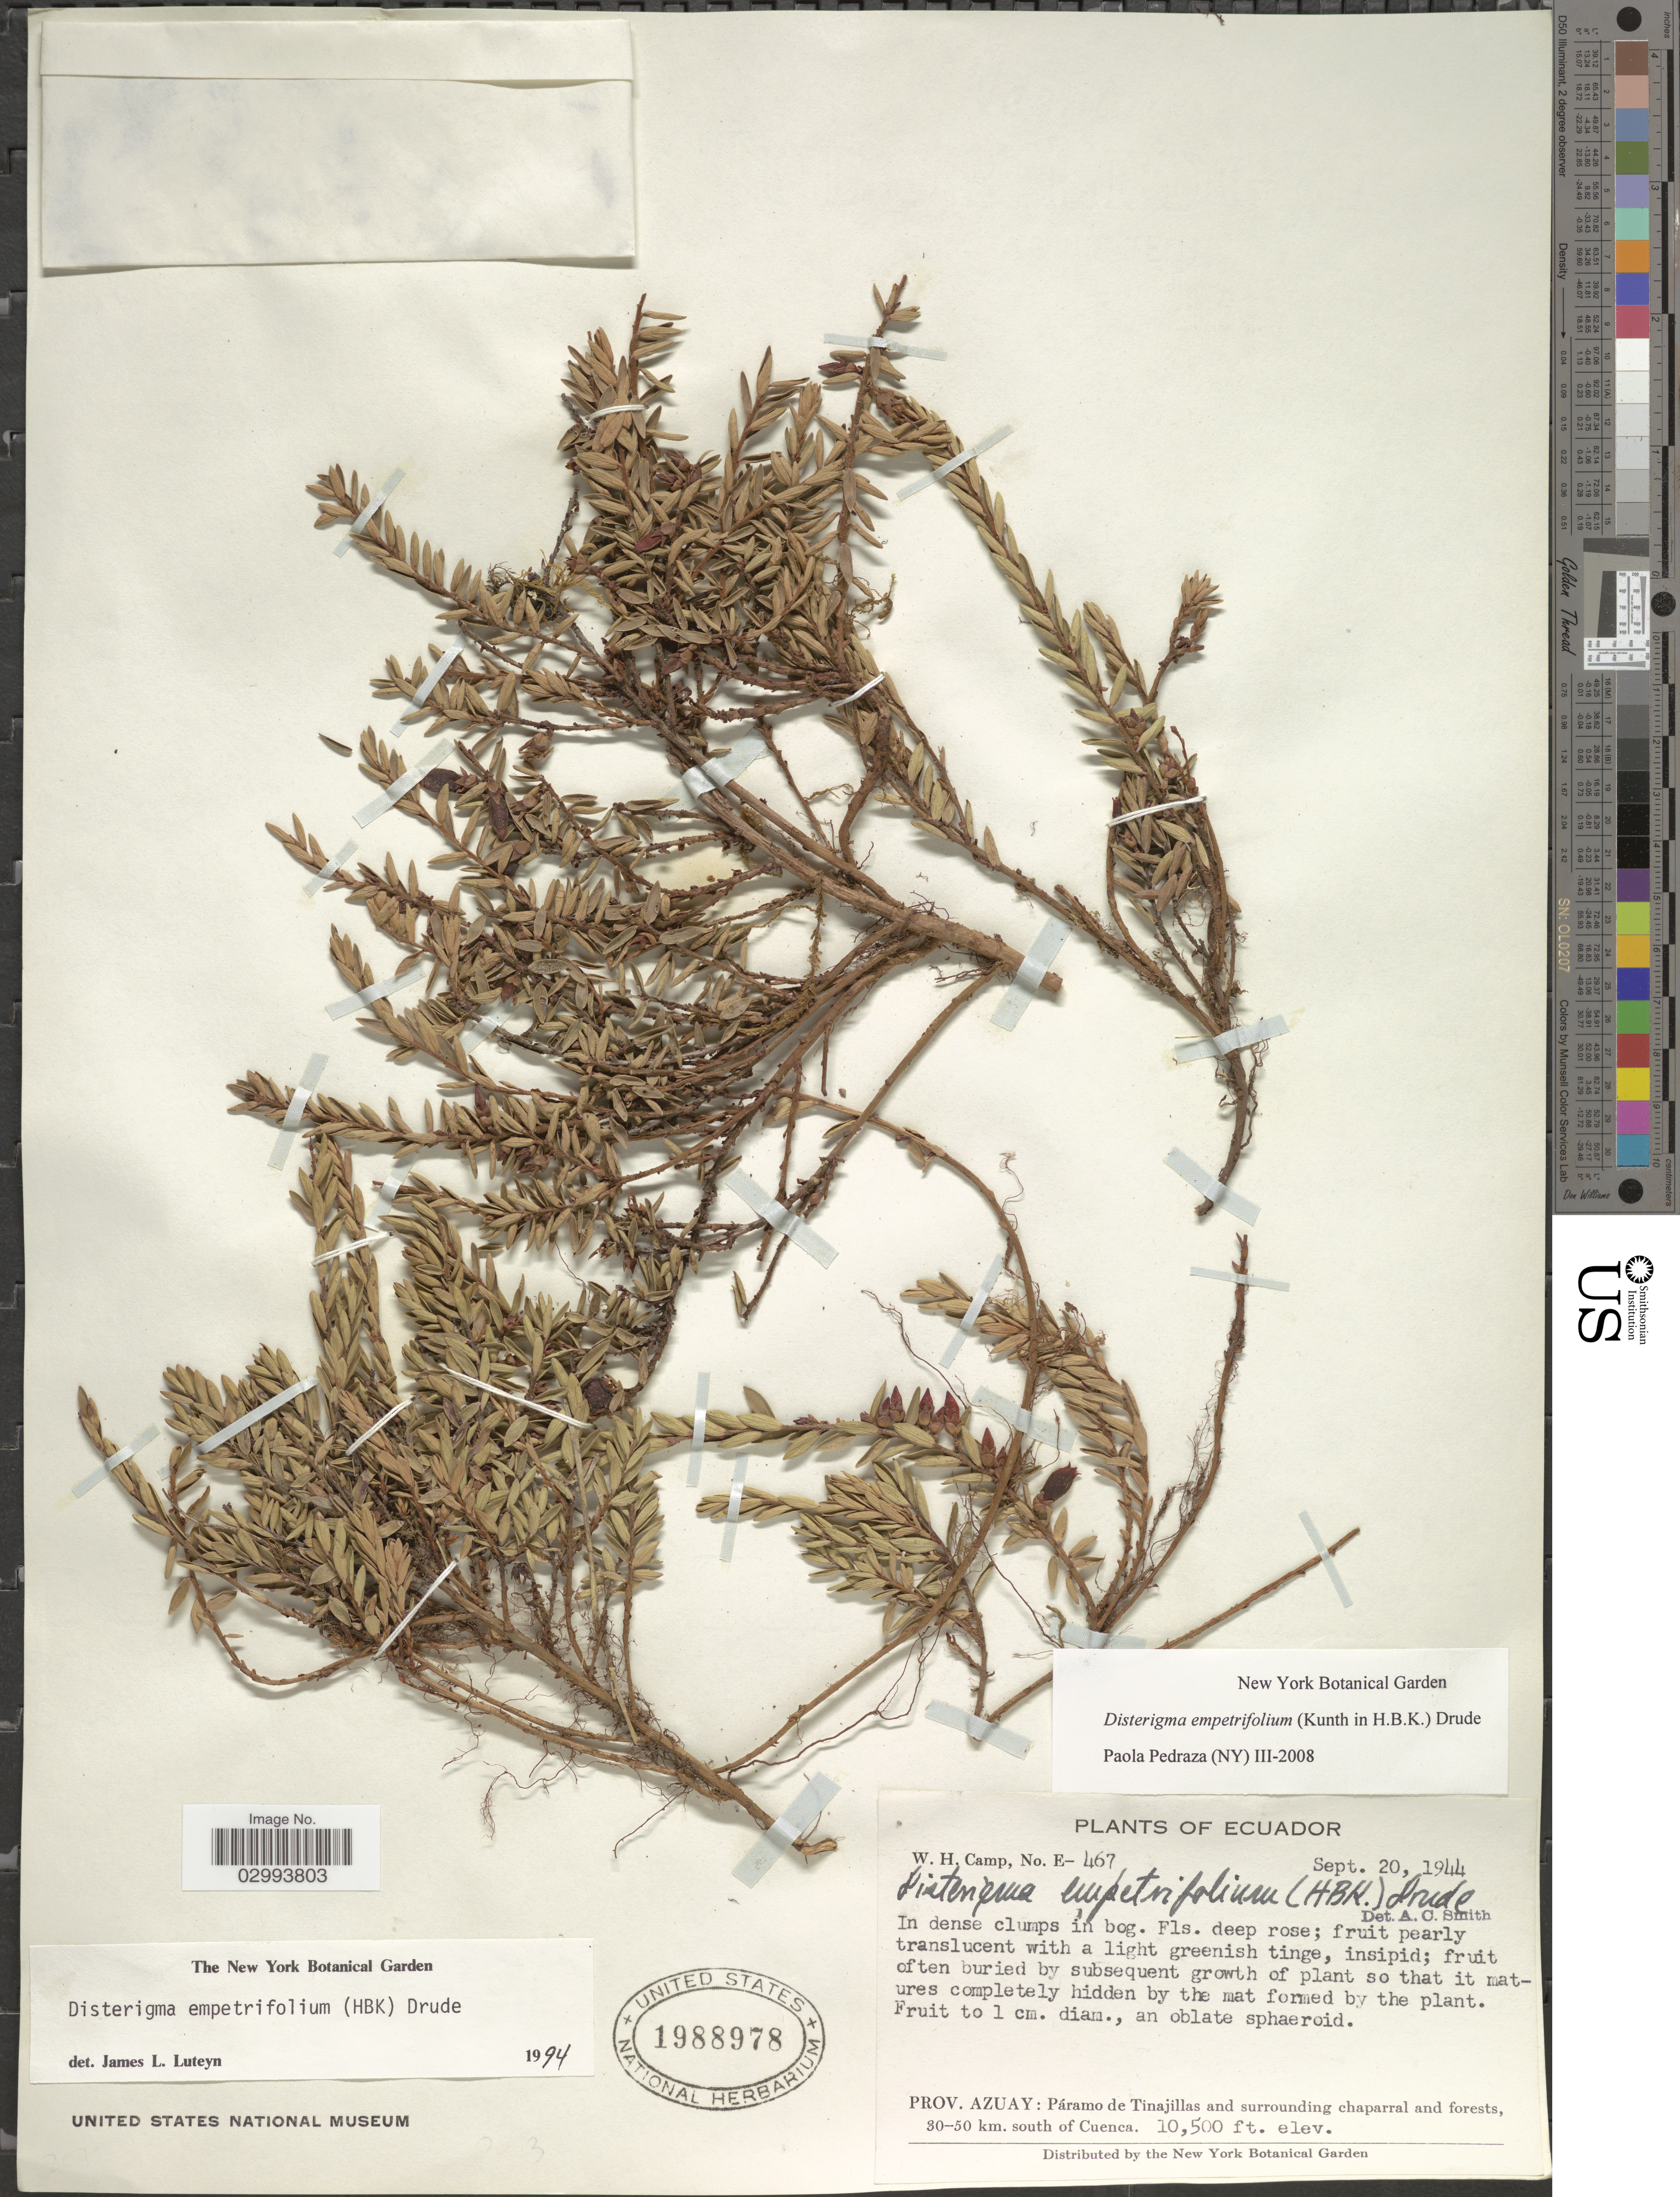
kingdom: Plantae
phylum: Tracheophyta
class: Magnoliopsida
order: Ericales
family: Ericaceae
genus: Disterigma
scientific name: Disterigma empetrifolium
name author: (Kunth) Drude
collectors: W. H. Camp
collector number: E-467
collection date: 1944-09-20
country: Ecuador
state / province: Azuay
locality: Páramo de Tinajillas and surrounding chaparral and forests, 30-50 km. south of Cuenca.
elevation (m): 3200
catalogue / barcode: US 1988978